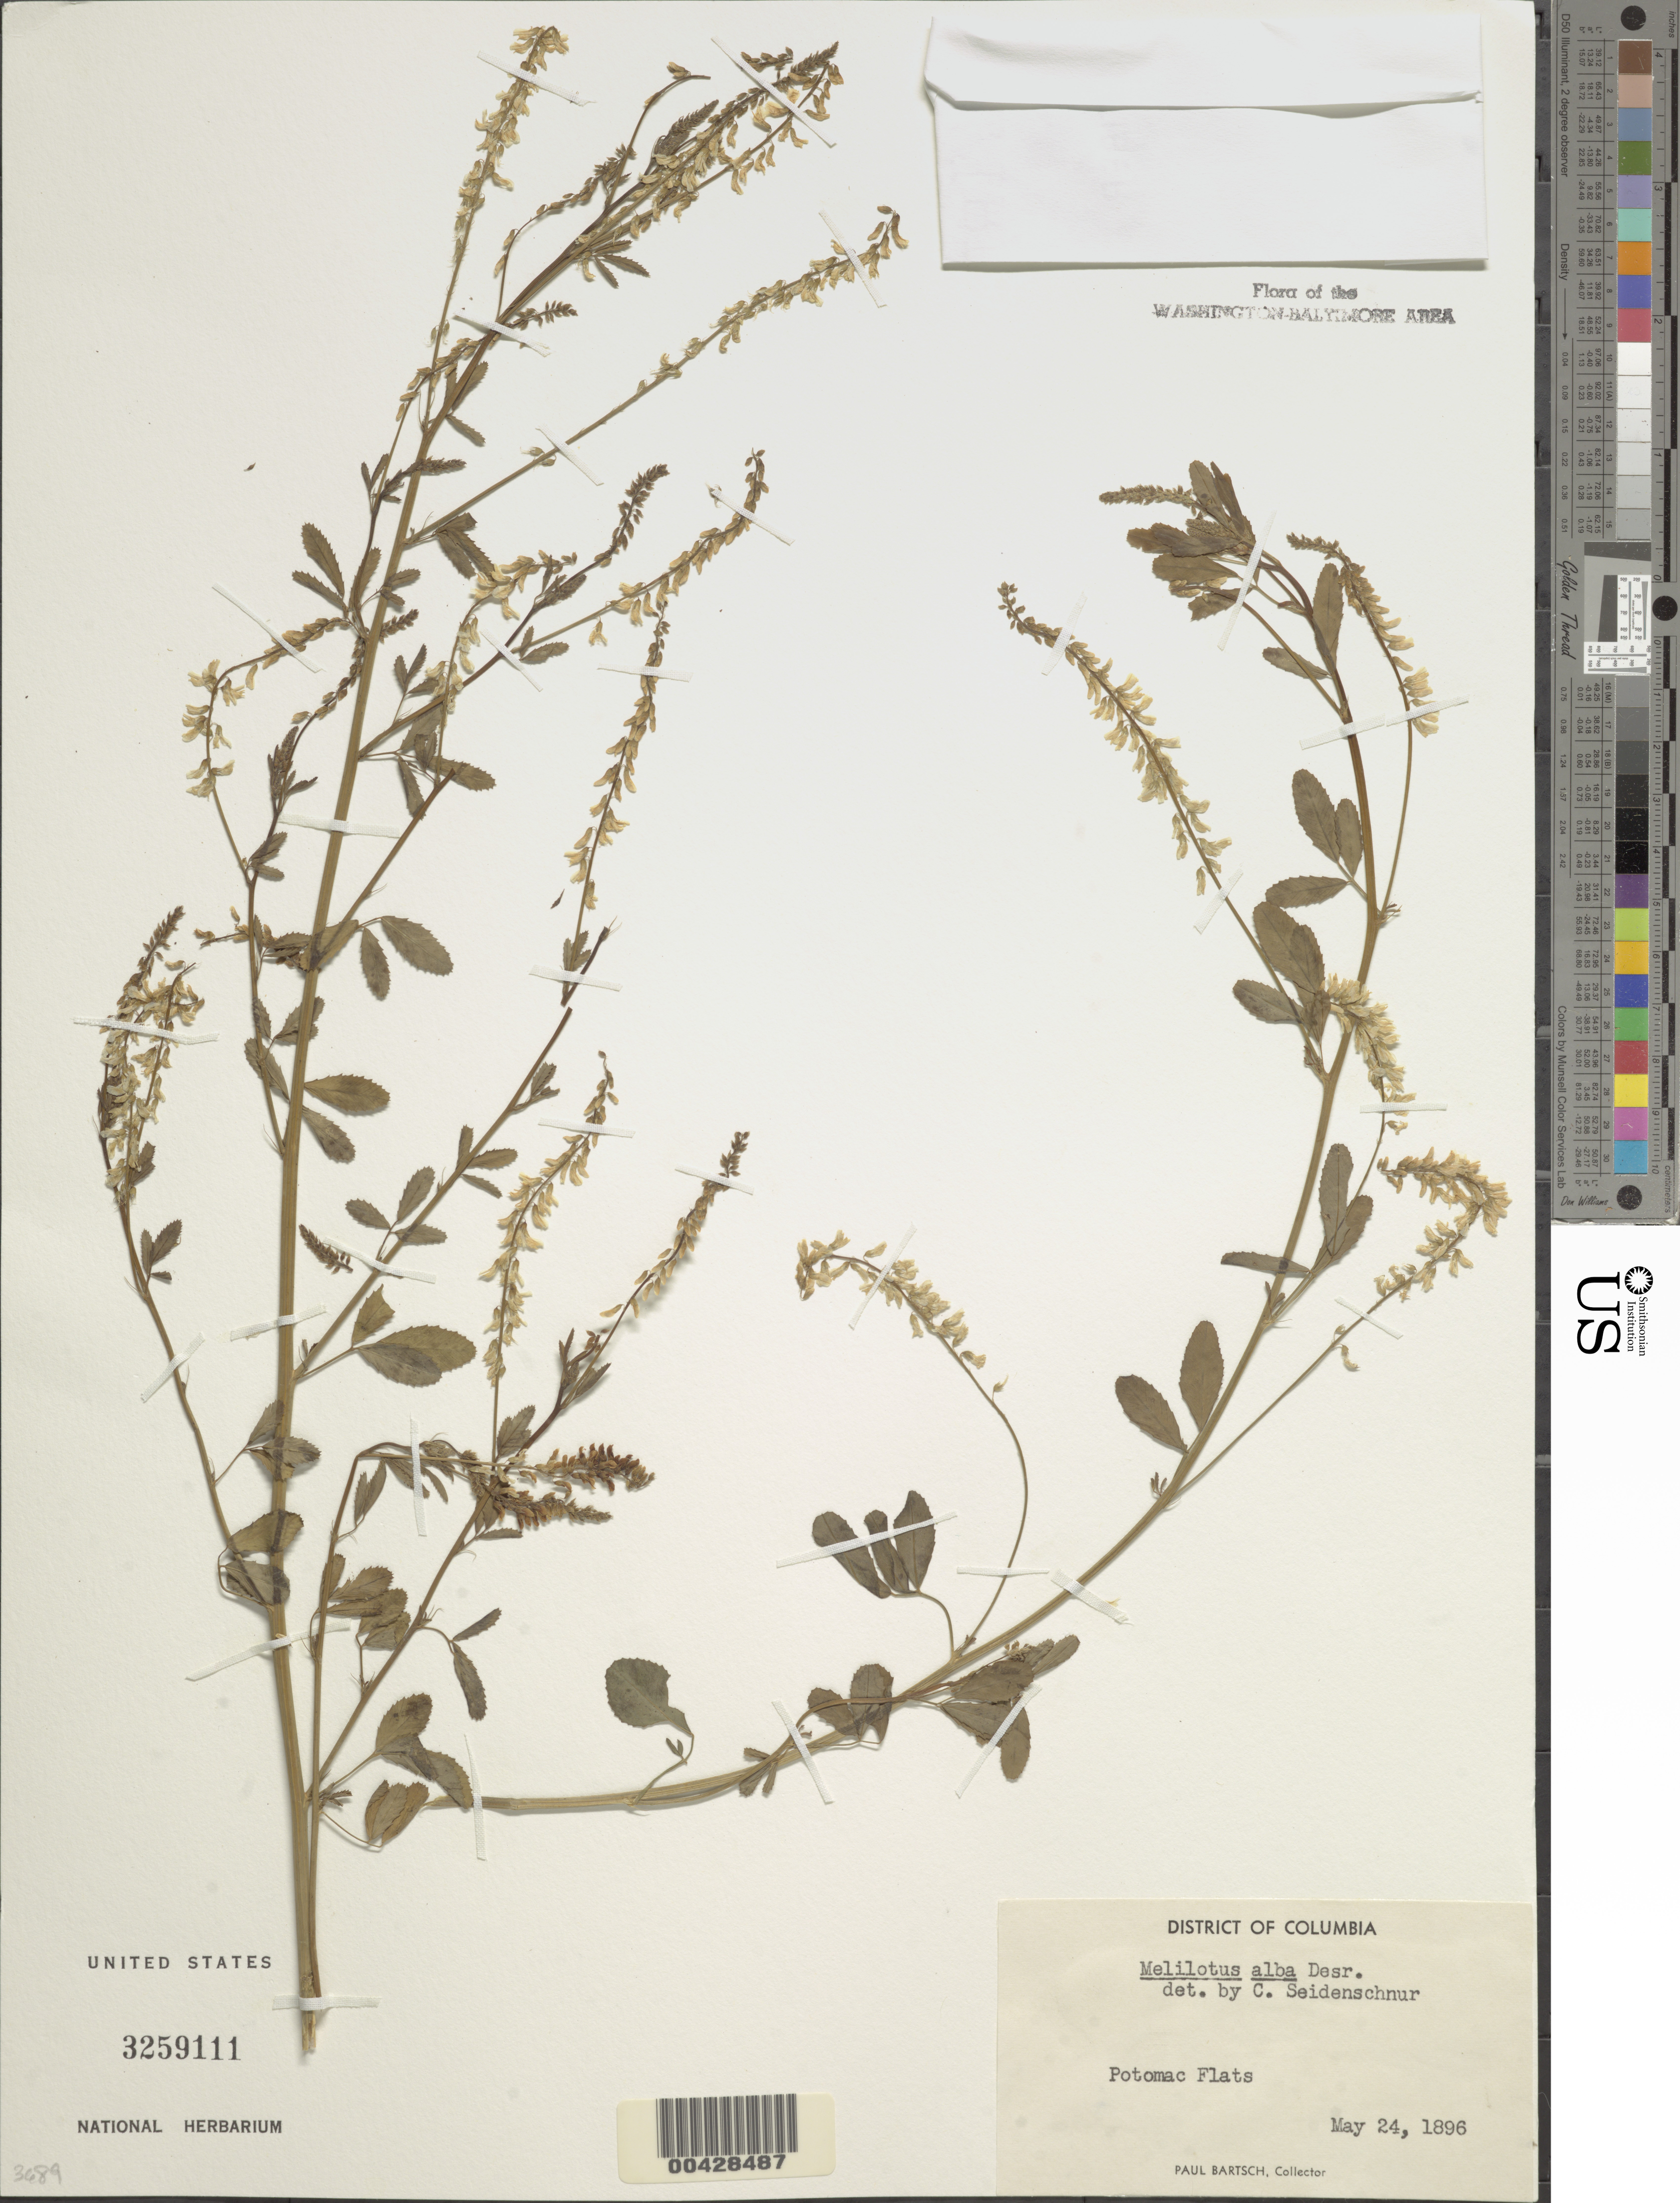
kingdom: Plantae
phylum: Tracheophyta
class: Magnoliopsida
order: Fabales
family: Fabaceae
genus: Melilotus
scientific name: Melilotus albus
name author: Medik.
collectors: P. Bartsch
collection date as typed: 24 May 1896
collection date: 1896-05-24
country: United States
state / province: District of Columbia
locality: Potomac Flats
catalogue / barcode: US 3259111